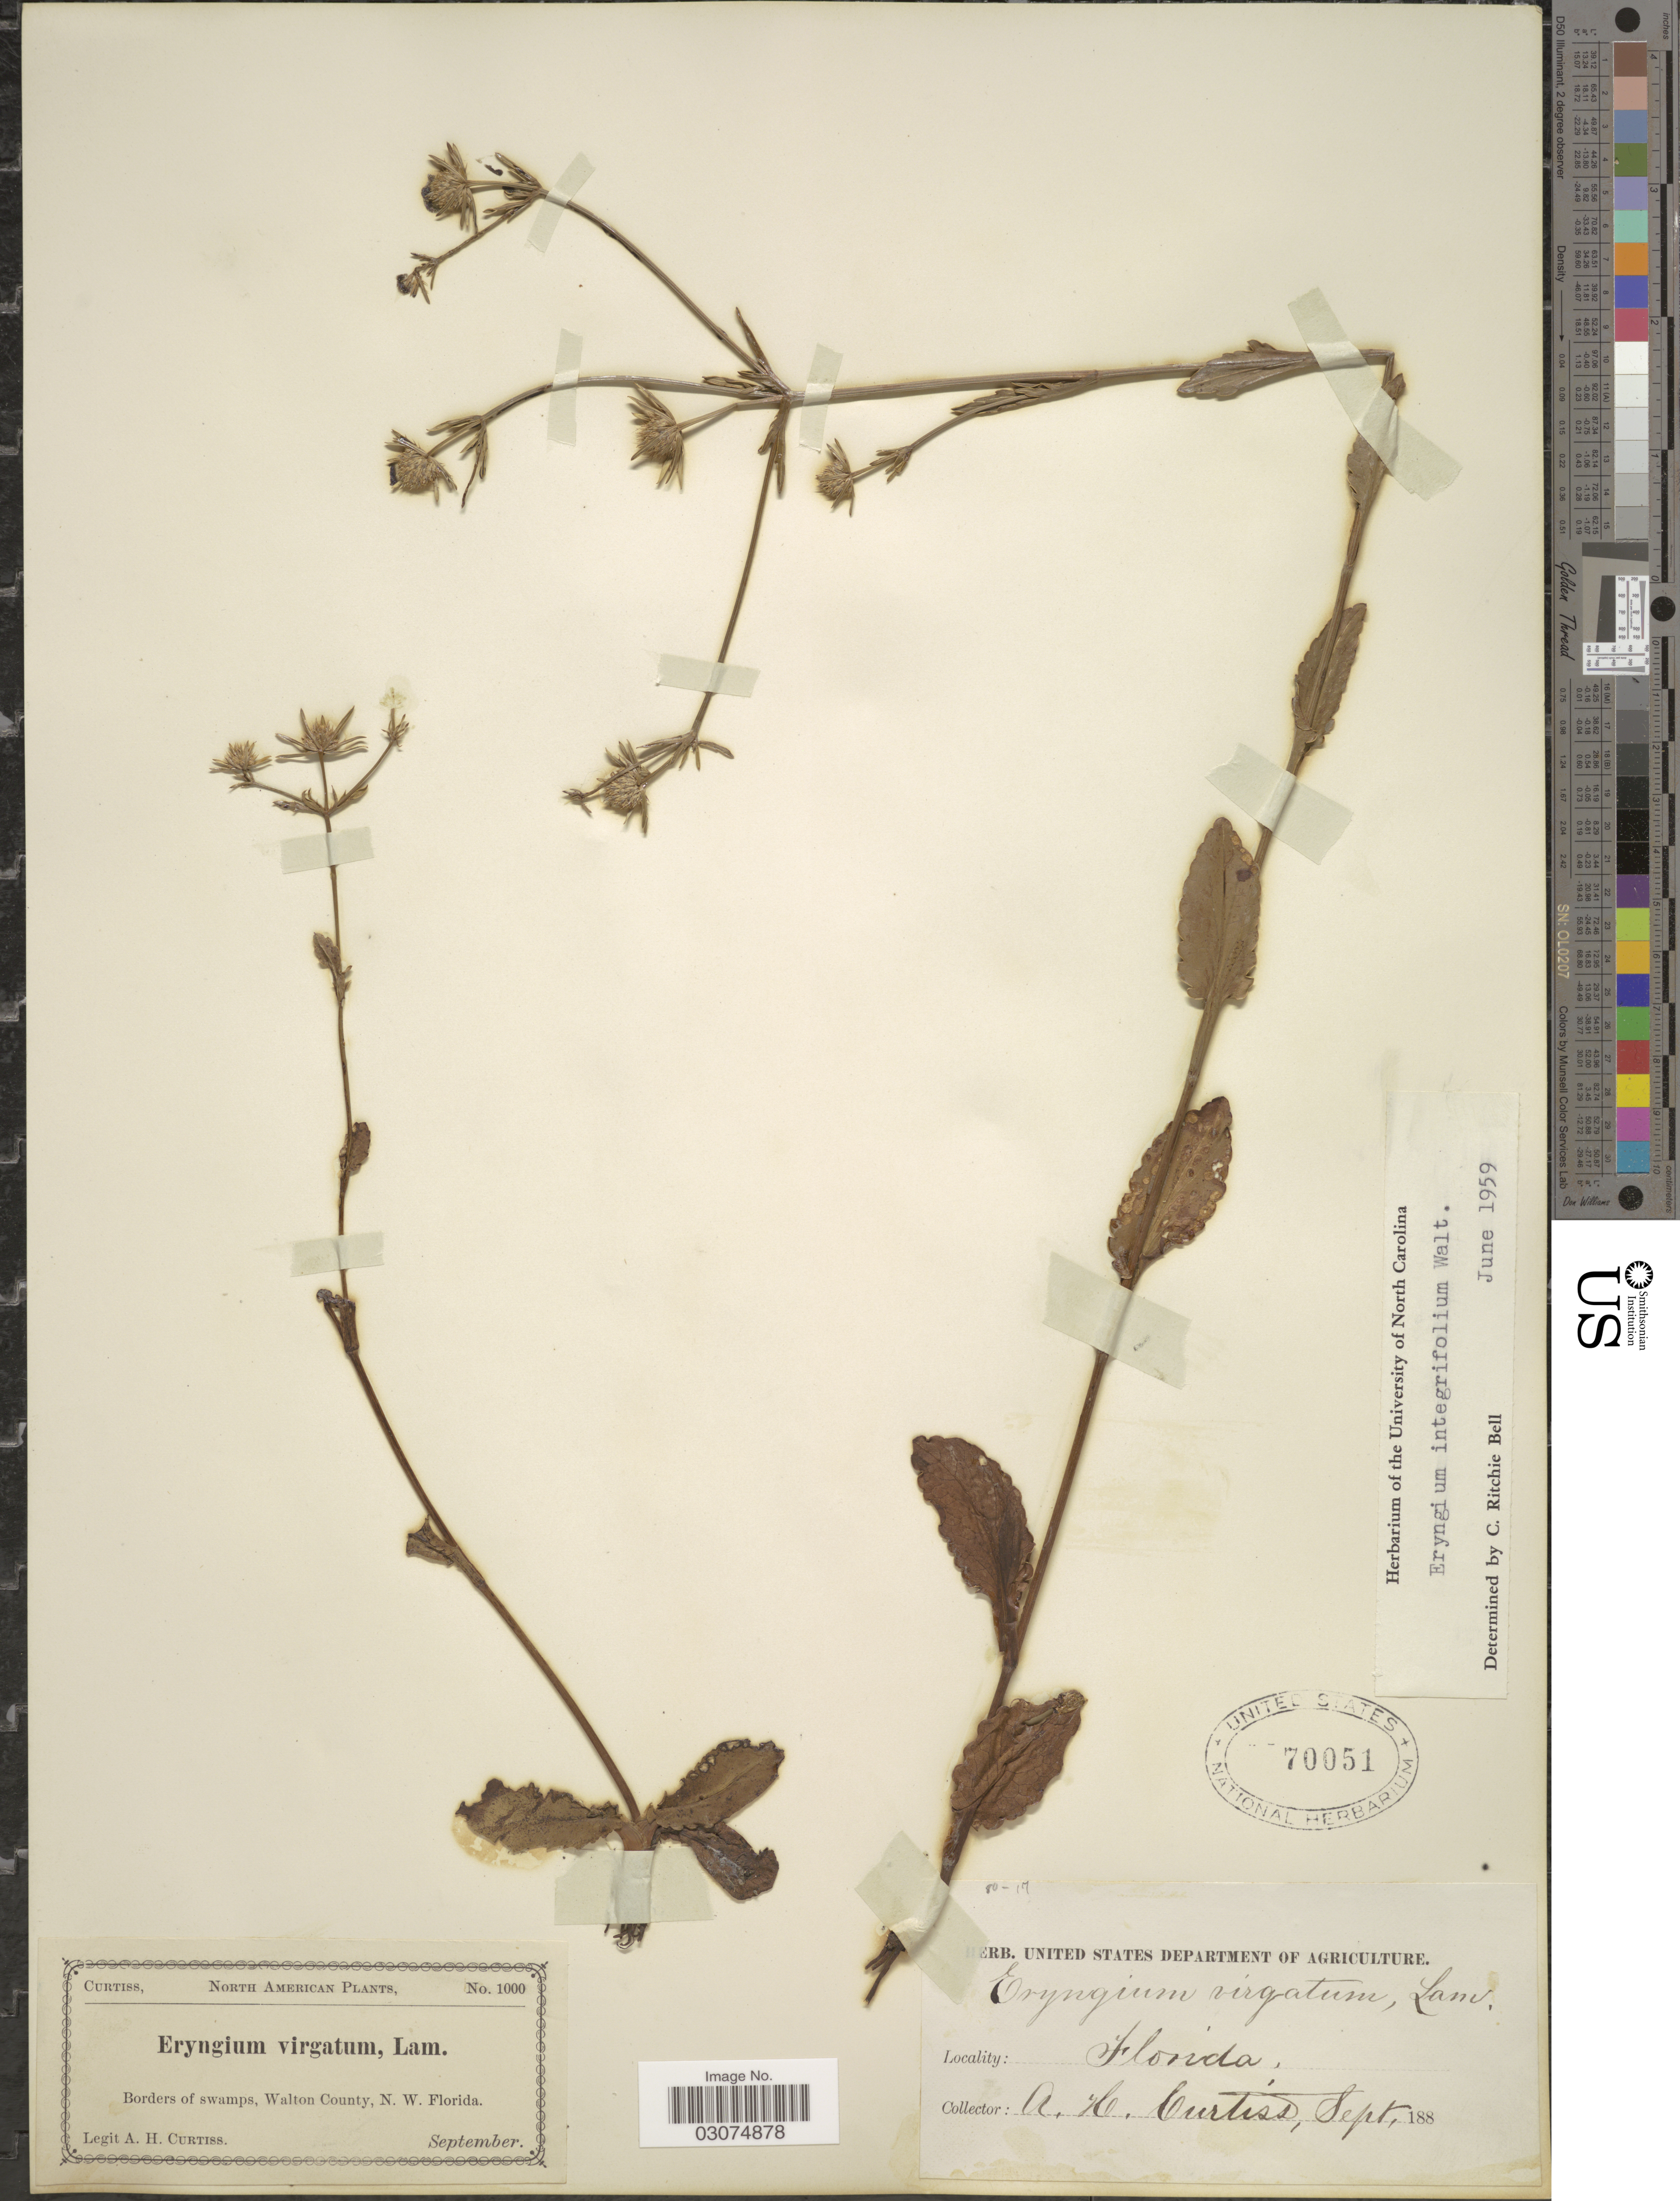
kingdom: Plantae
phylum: Tracheophyta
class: Magnoliopsida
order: Apiales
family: Apiaceae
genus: Eryngium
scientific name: Eryngium integrifolium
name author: Walter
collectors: A. H. Curtiss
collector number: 1000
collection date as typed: Sept. 188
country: United States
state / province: Florida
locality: North American. Borders of swamps, Walton County, N. W. Florida.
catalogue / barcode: US 70051